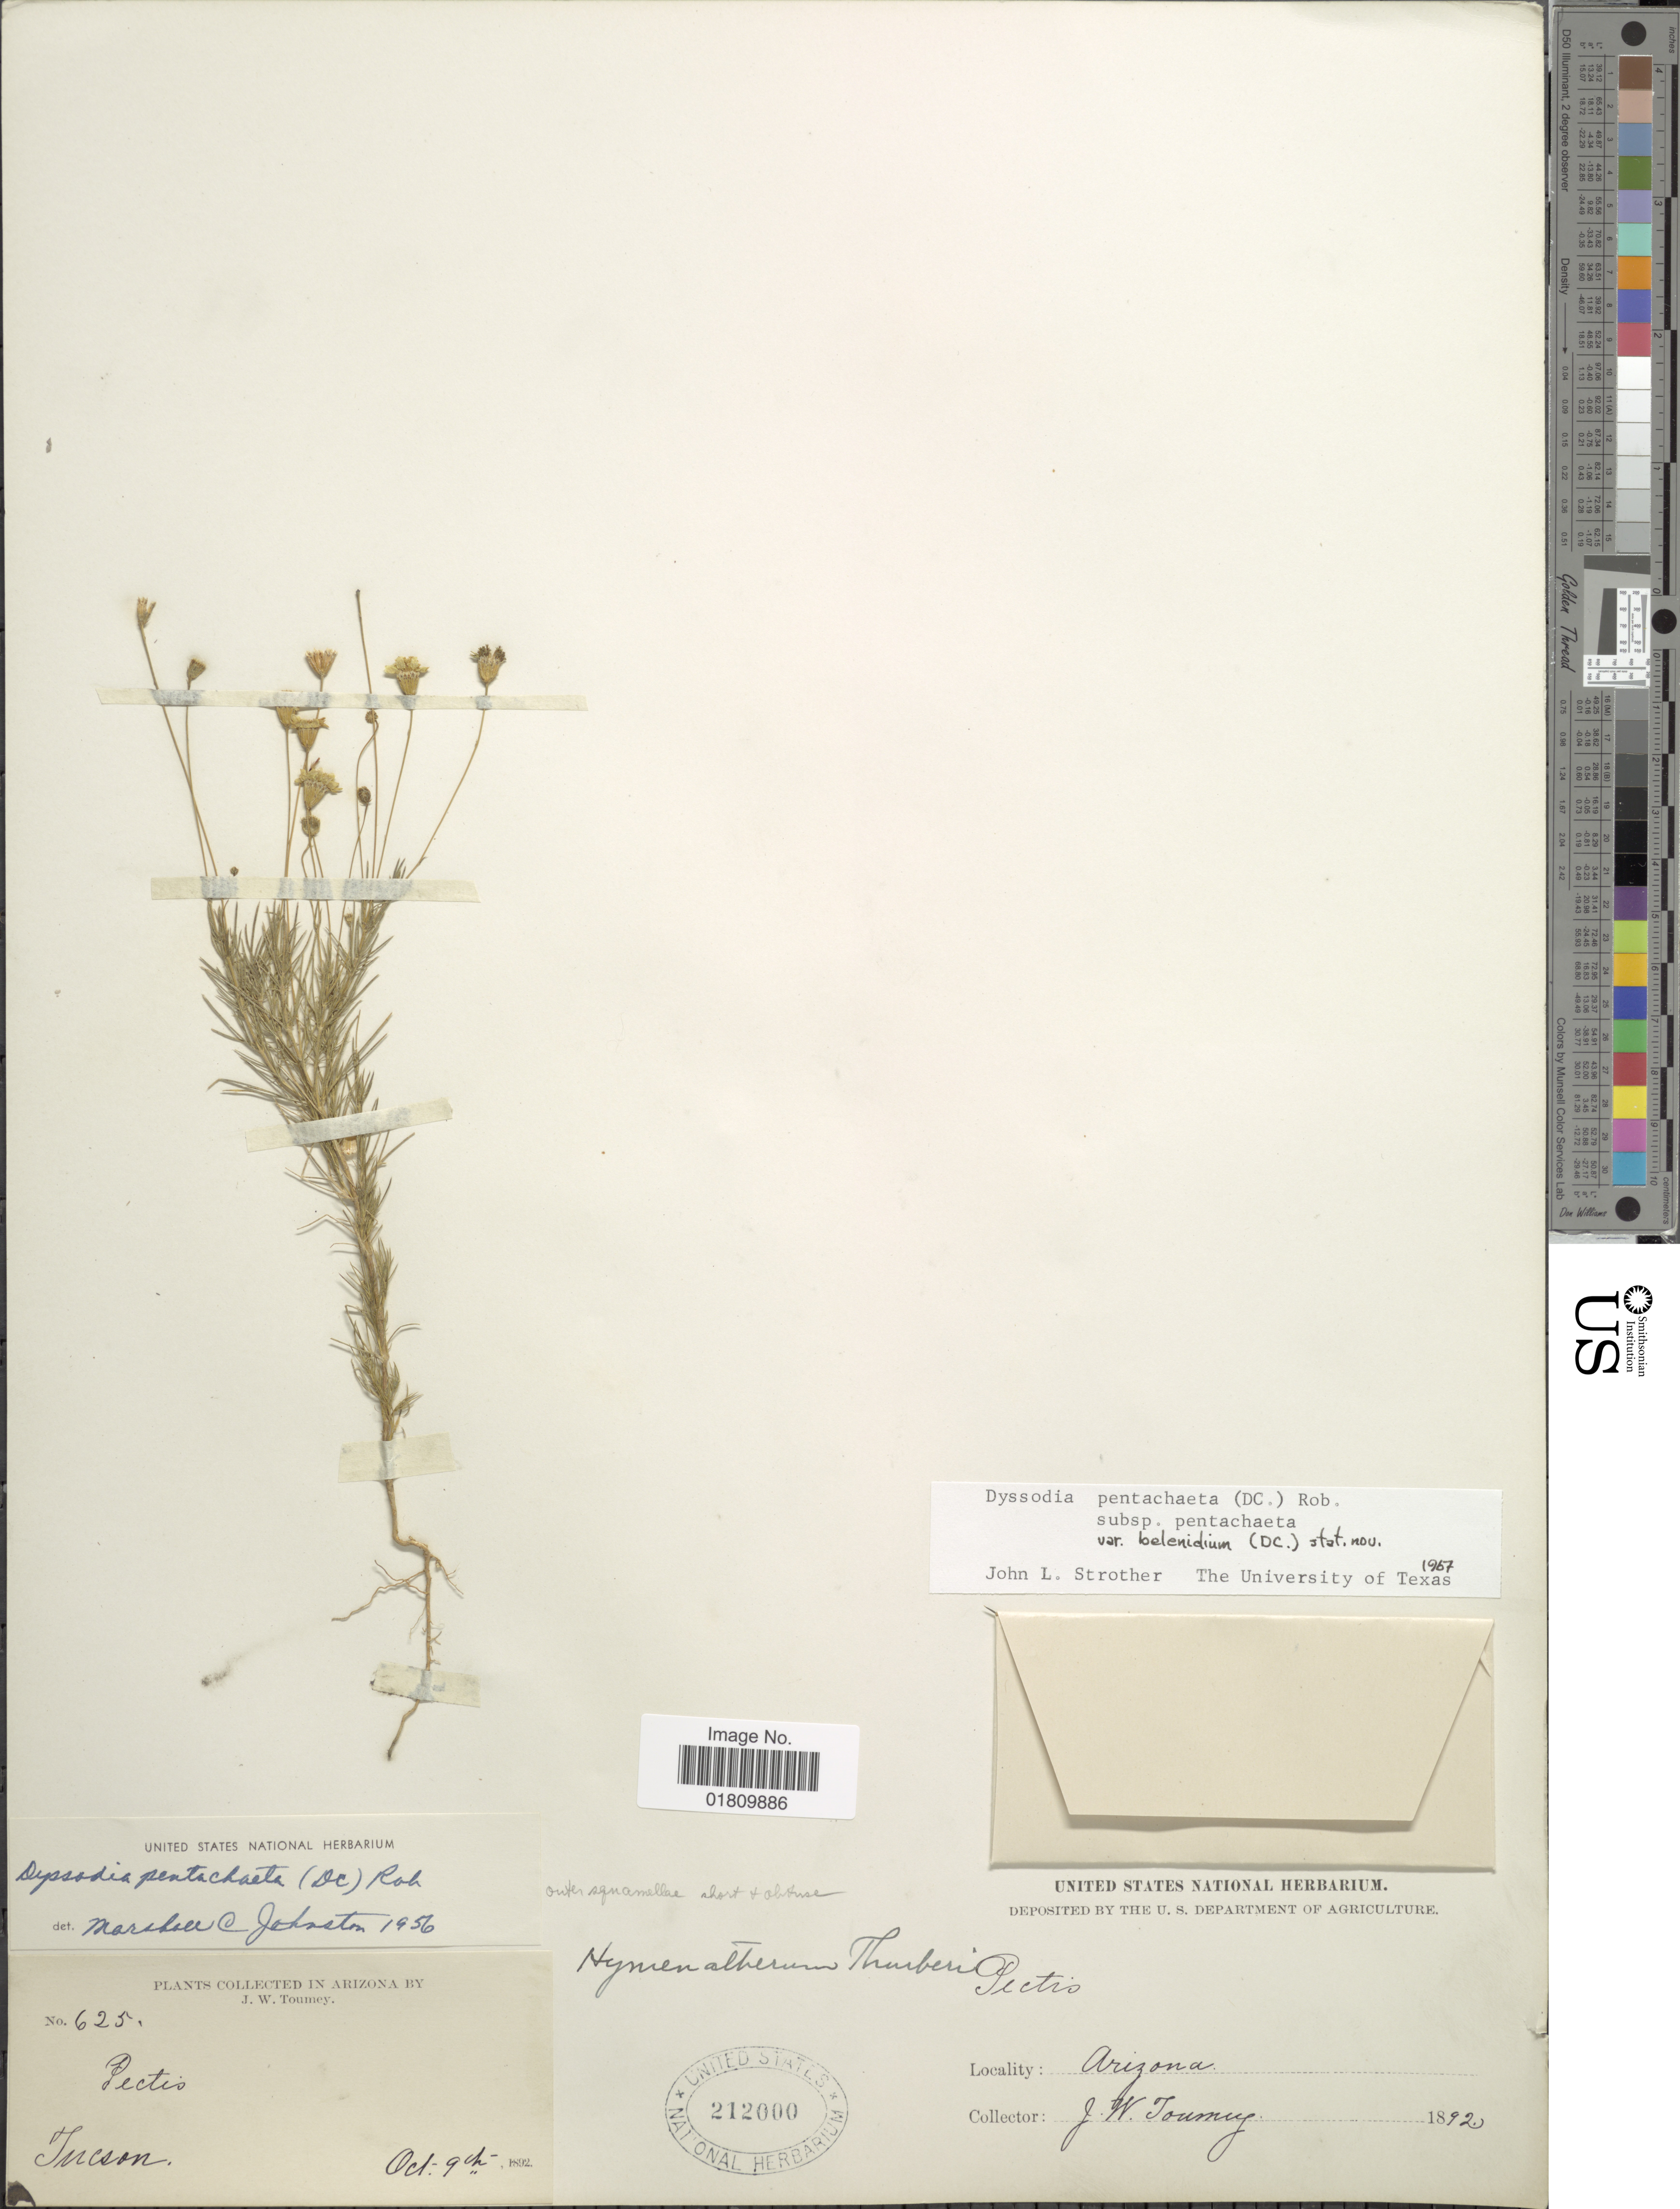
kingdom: Plantae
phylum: Tracheophyta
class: Magnoliopsida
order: Asterales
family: Asteraceae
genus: Thymophylla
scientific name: Thymophylla pentachaeta var. belenidium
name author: (DC.) Strother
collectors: J. W. Toumey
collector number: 625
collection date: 1892-10-09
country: United States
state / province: Arizona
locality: Tucson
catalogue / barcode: US 212000